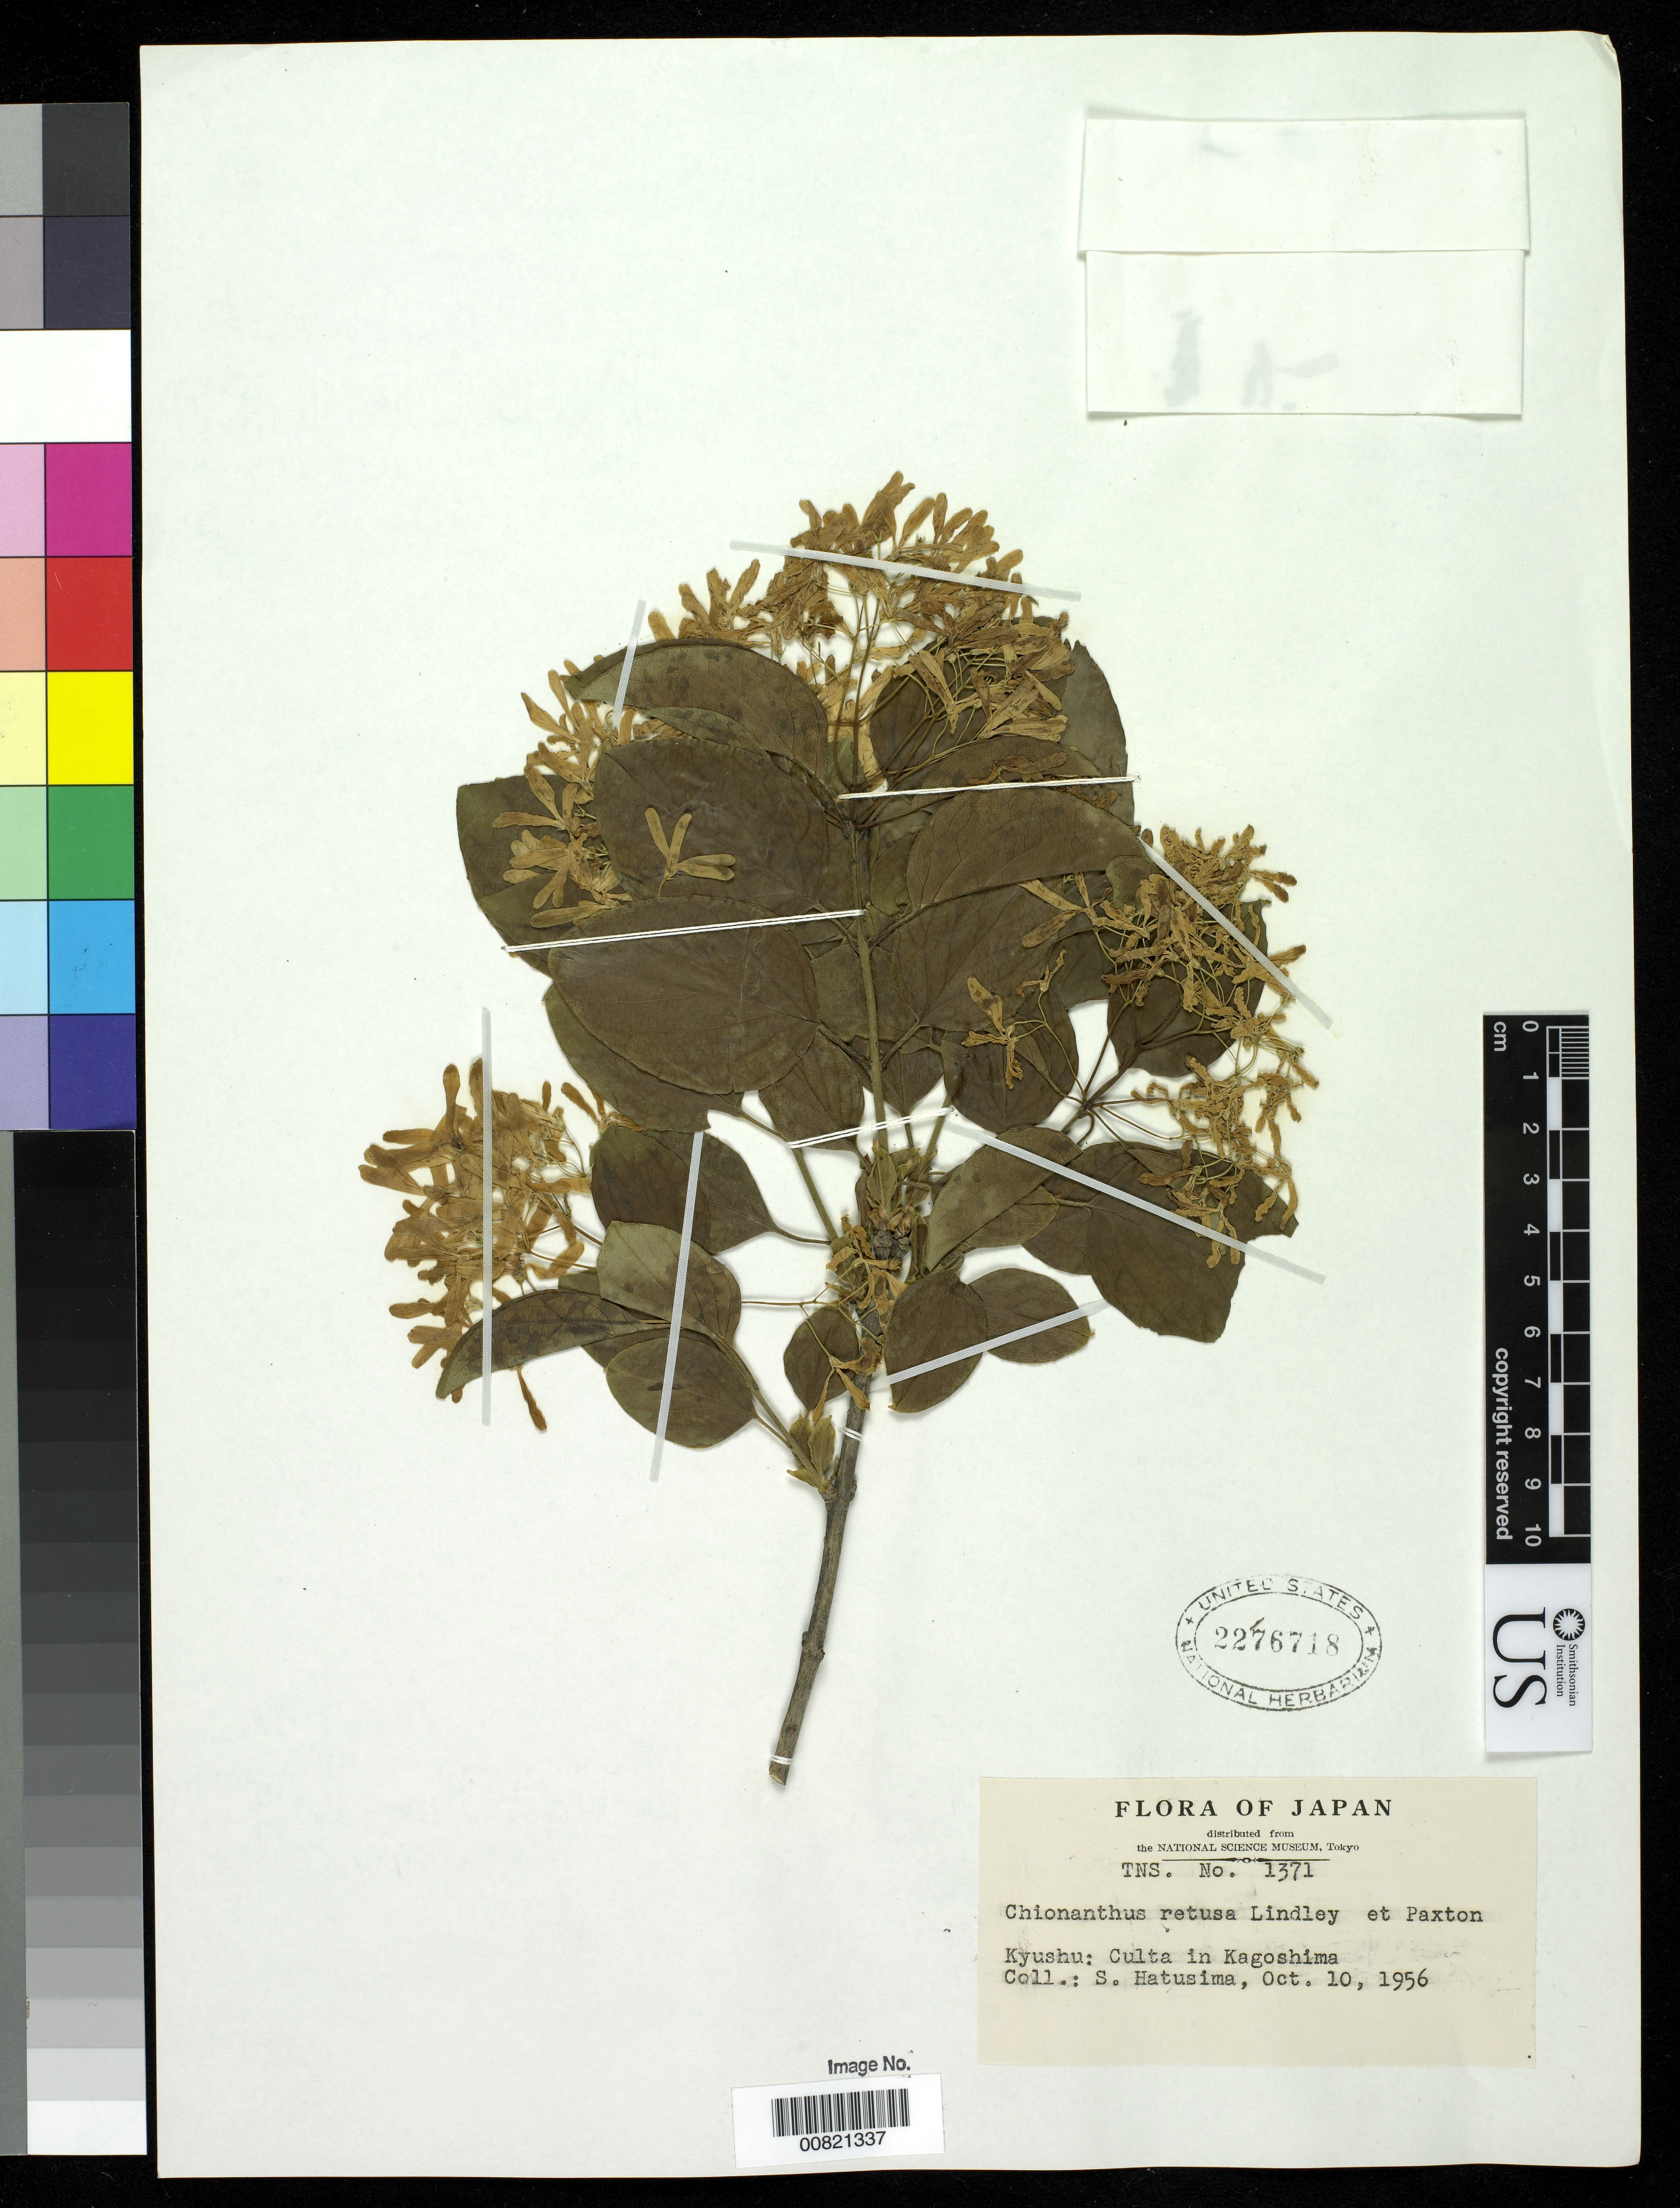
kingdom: Plantae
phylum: Tracheophyta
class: Magnoliopsida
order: Lamiales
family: Oleaceae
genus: Chionanthus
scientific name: Chionanthus retusus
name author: Lindl. & Paxton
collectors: S. Hatusima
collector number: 1371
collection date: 1956-10-10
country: Japan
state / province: Kagosima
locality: Kagoshima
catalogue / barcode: US 2276718